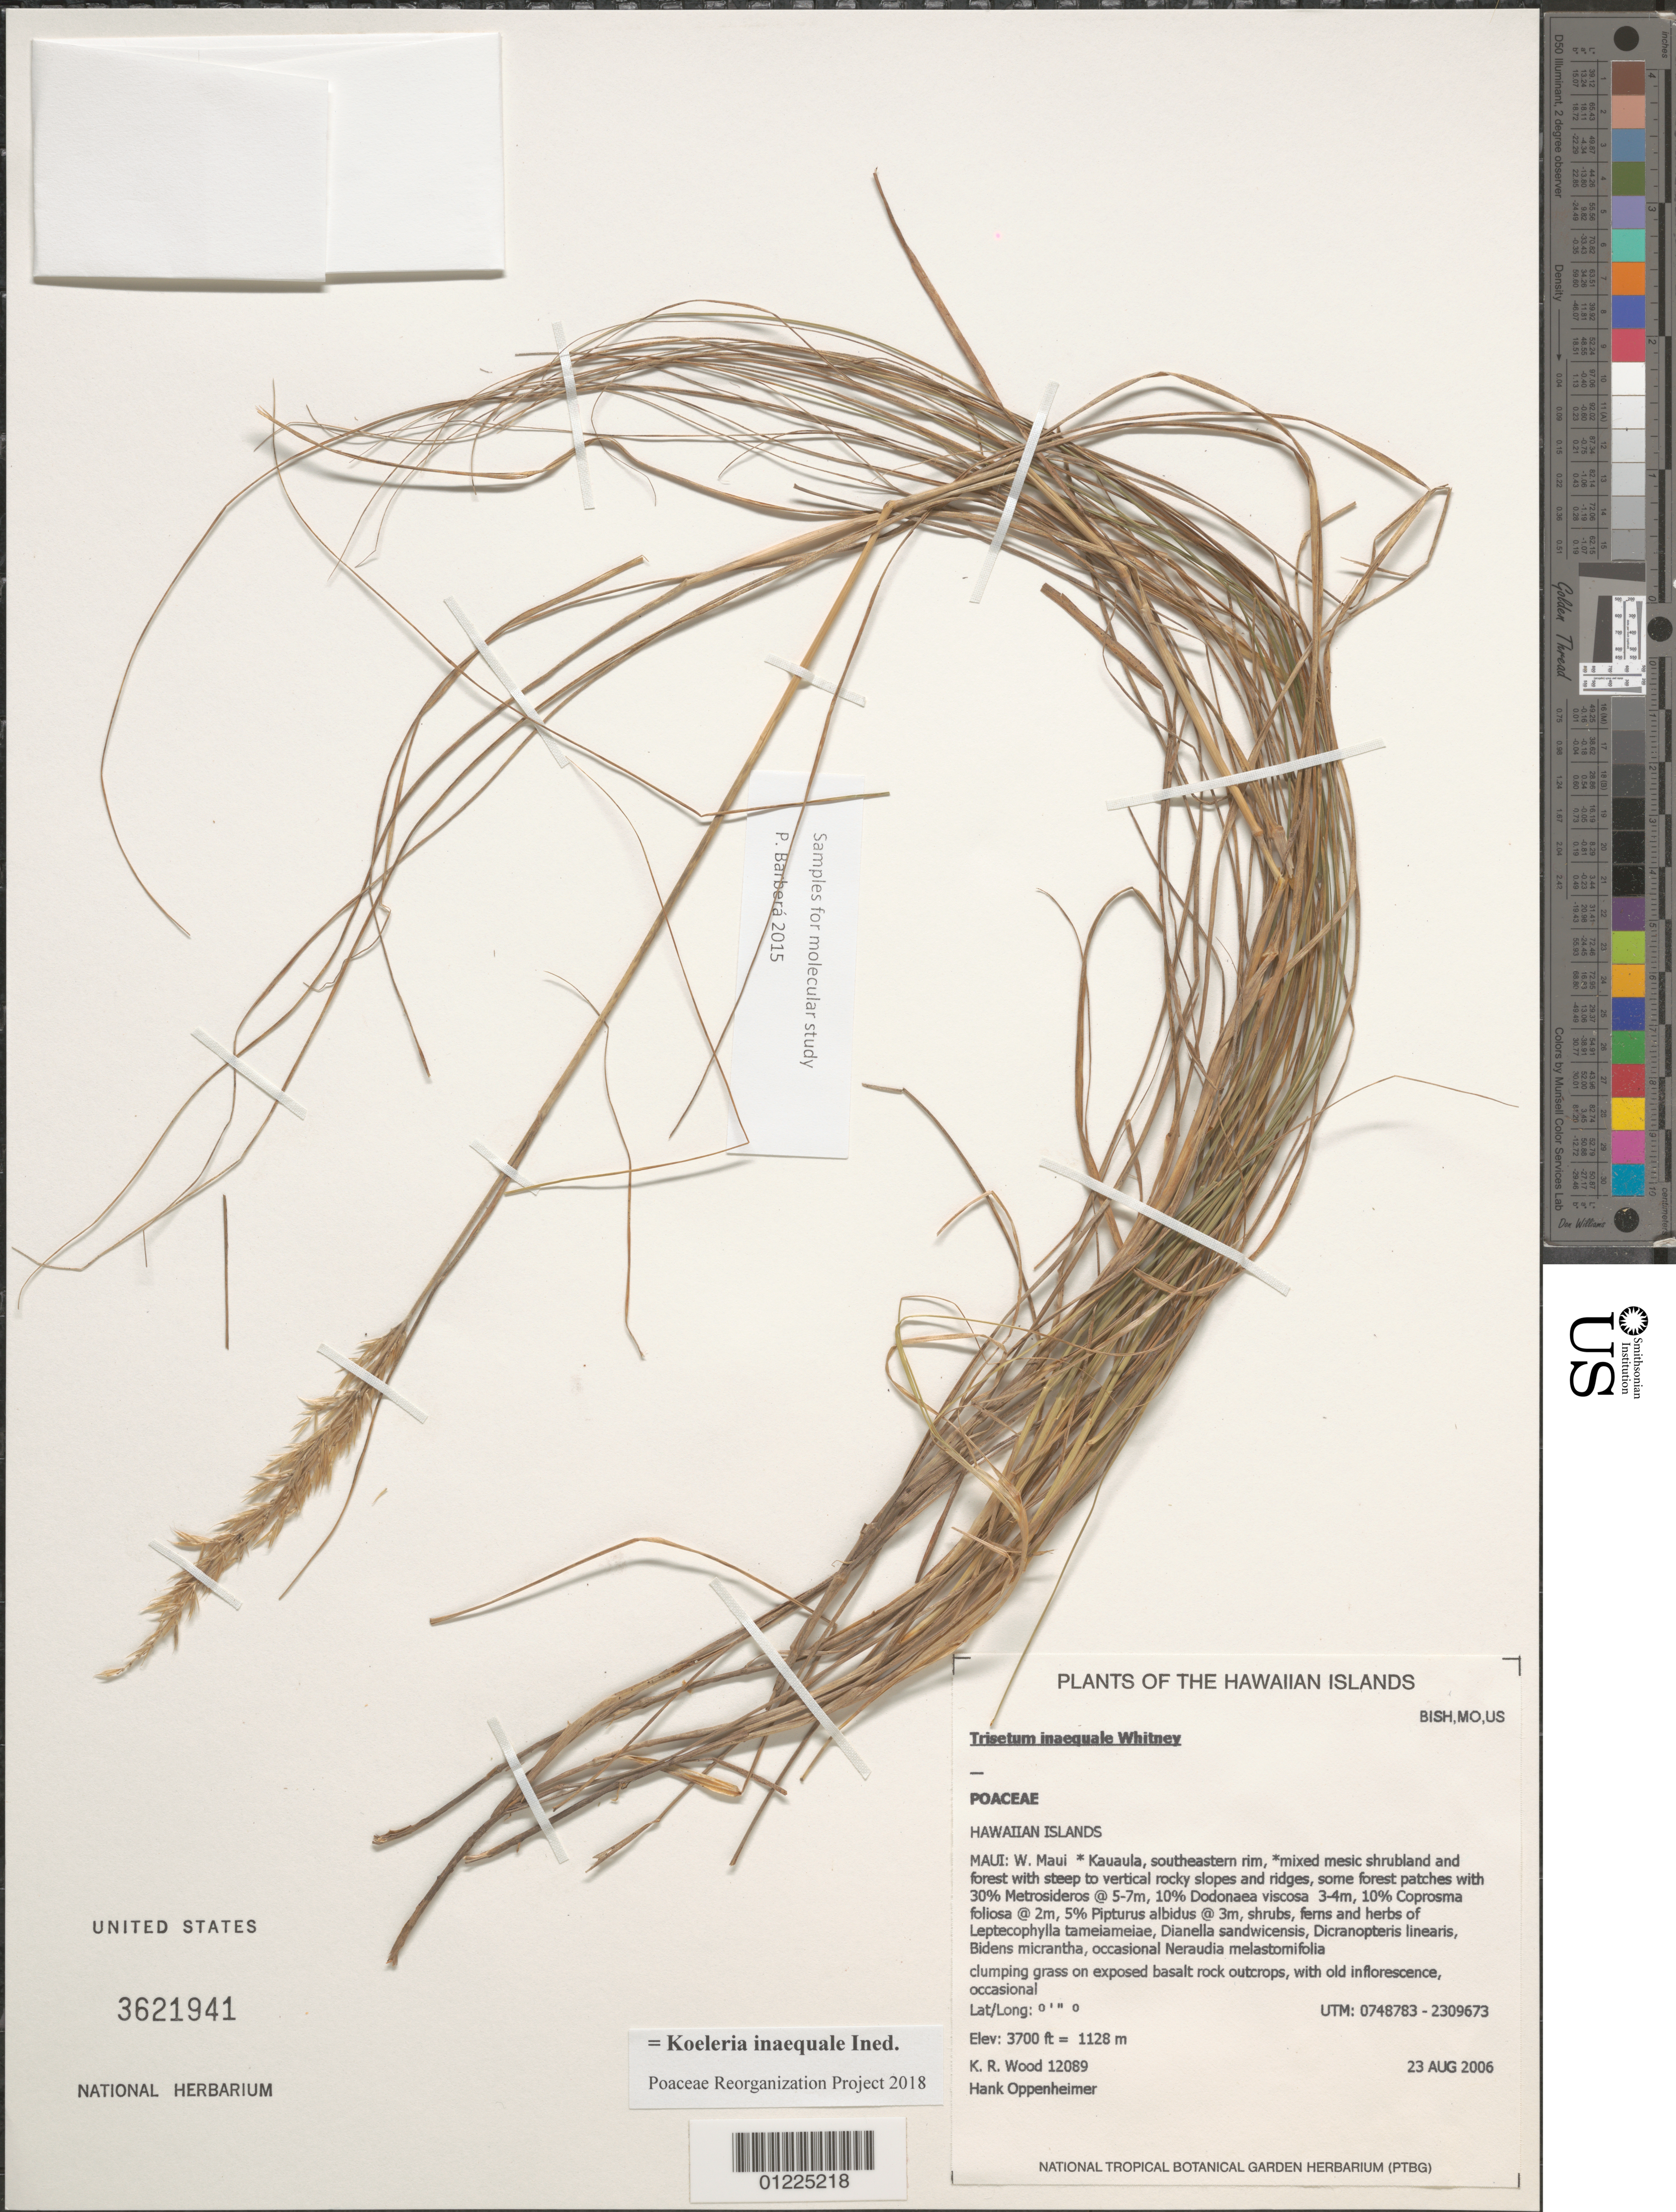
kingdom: Plantae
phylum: Tracheophyta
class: Liliopsida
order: Poales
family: Poaceae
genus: Koeleria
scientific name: Koeleria inaequalis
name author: (Whitney) Barberá et al.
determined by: Poaceae Reorganization Project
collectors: K. R. Wood & H. Oppenheimer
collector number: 12089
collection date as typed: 23 Aug 2006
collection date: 2006-08-23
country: United States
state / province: Hawaii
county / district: Maui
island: Maui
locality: West Maui; Kauaula, southeastern rim.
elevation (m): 1128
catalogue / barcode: US 3621941